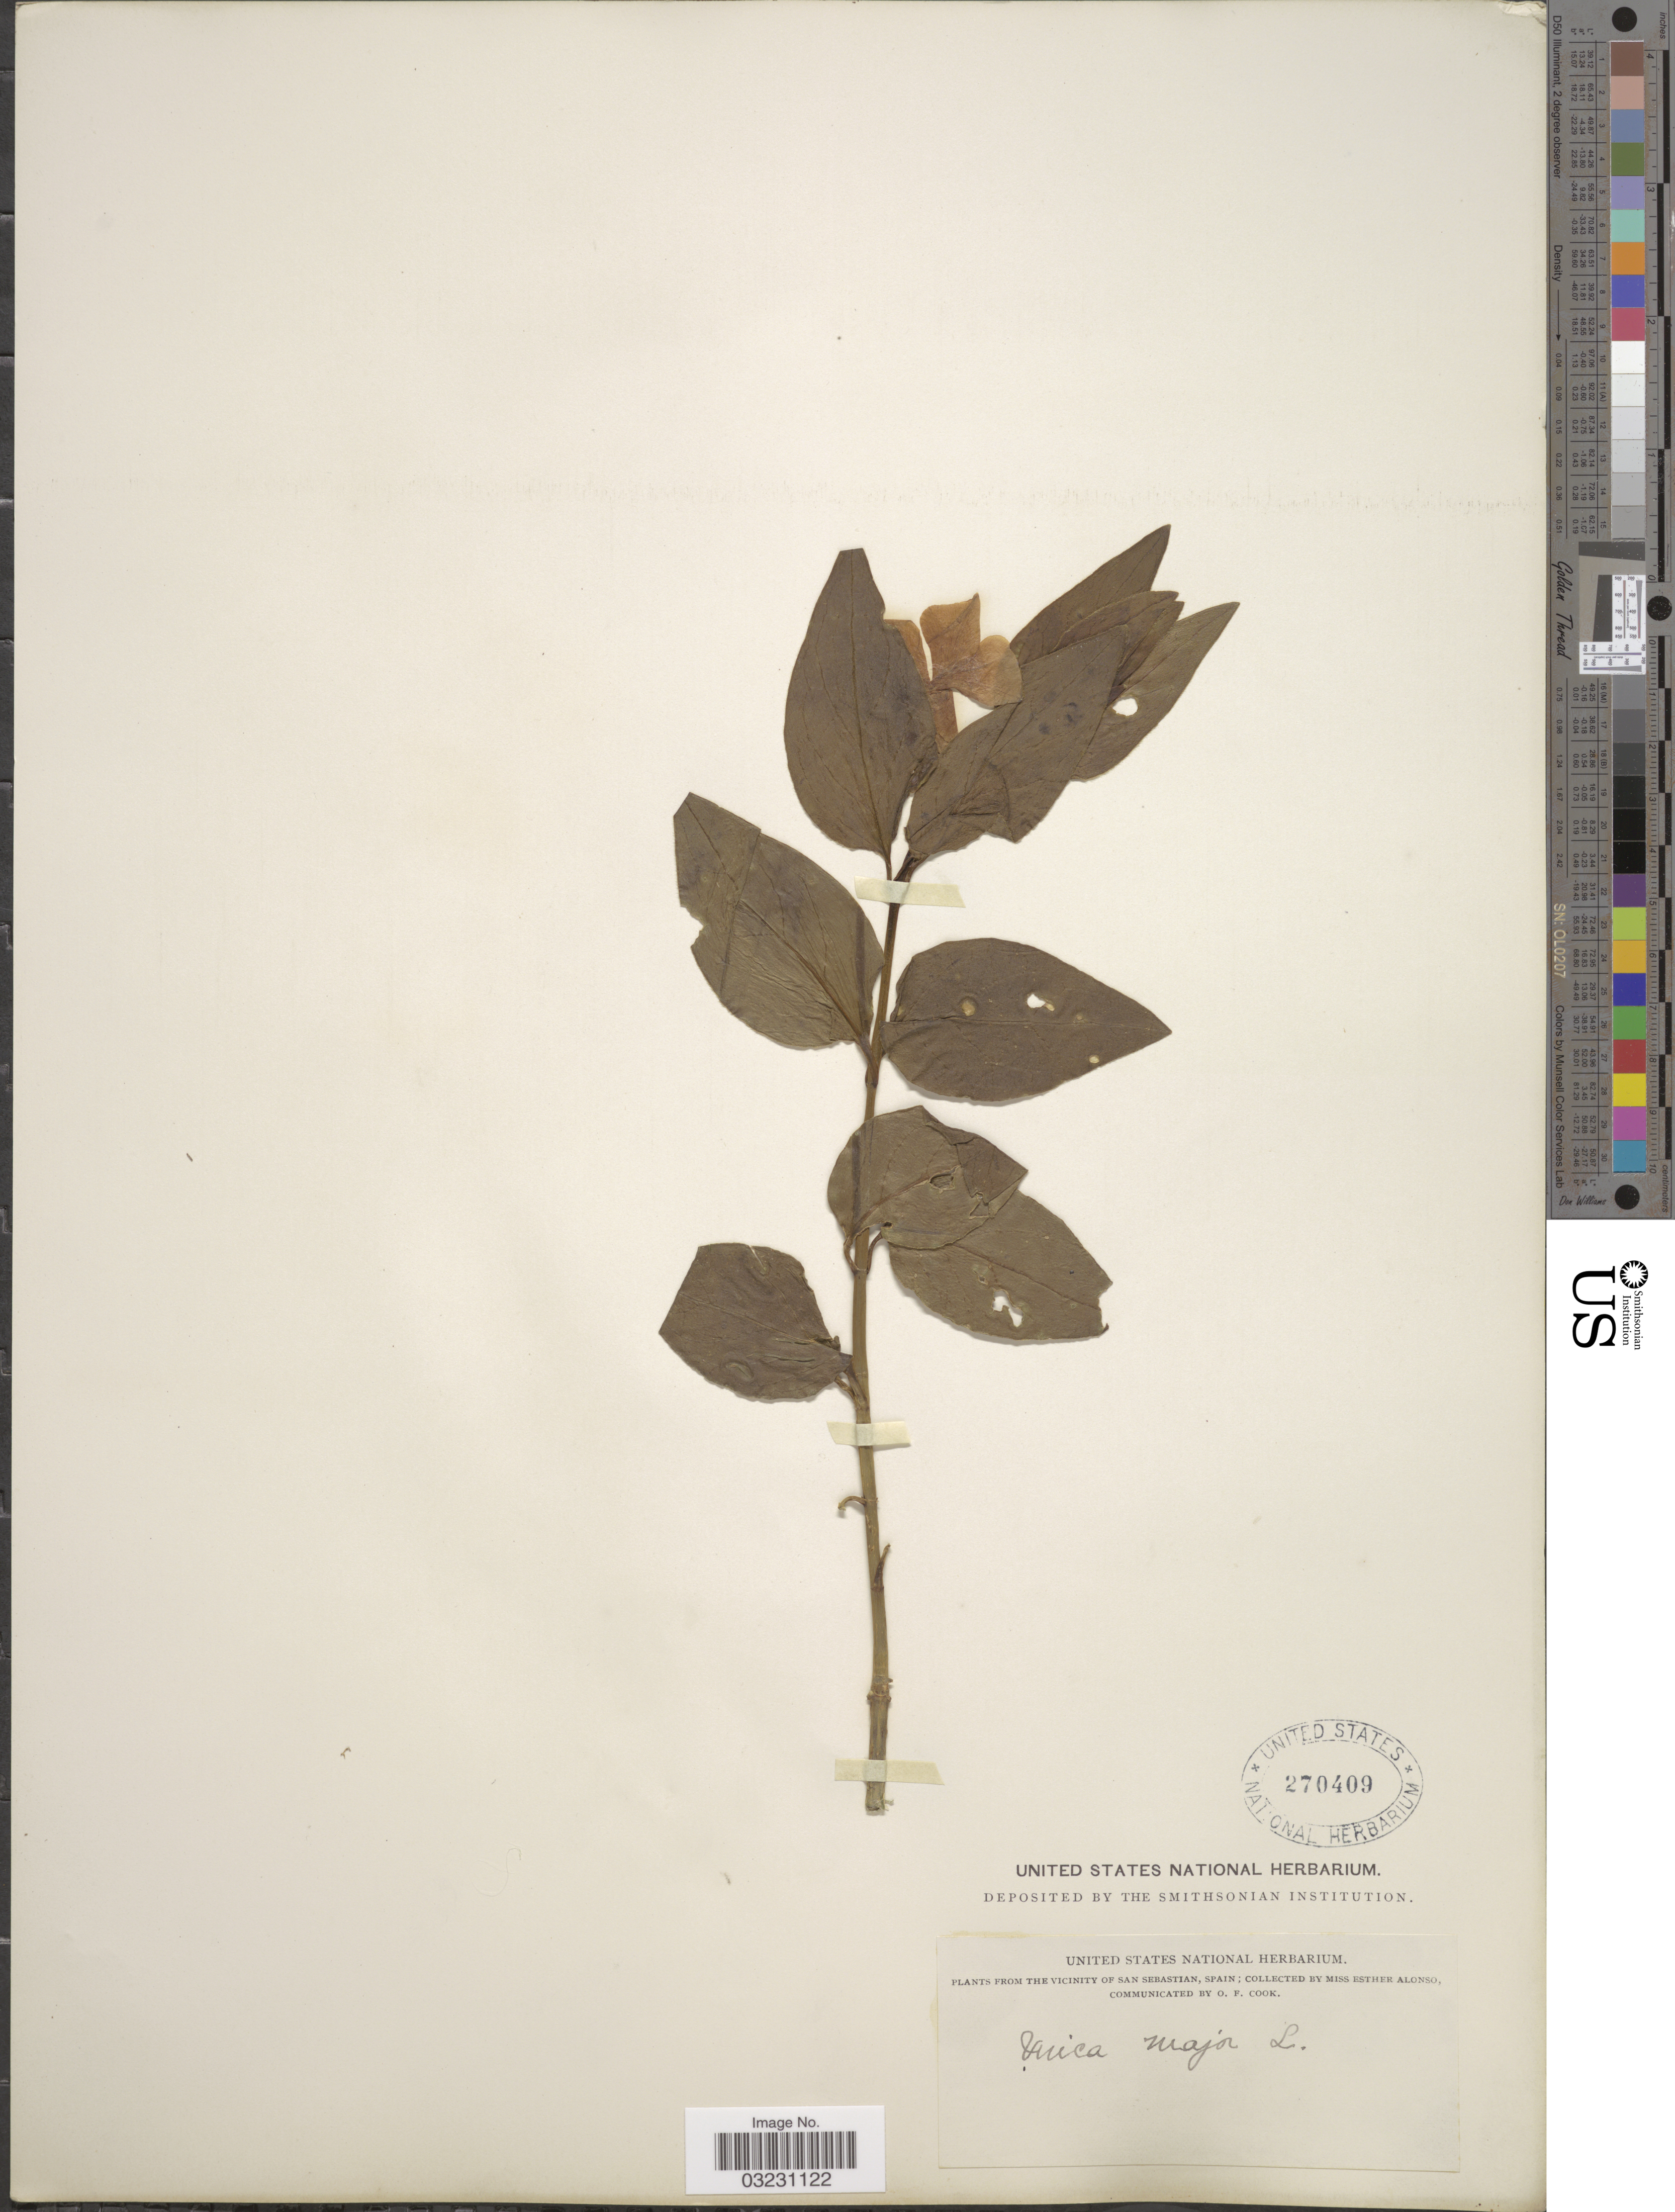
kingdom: Plantae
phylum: Tracheophyta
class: Magnoliopsida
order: Gentianales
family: Apocynaceae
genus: Vinca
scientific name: Vinca major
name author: L.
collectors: E. Alonso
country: Spain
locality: Vicinity of San Sebastion.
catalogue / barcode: US 270409